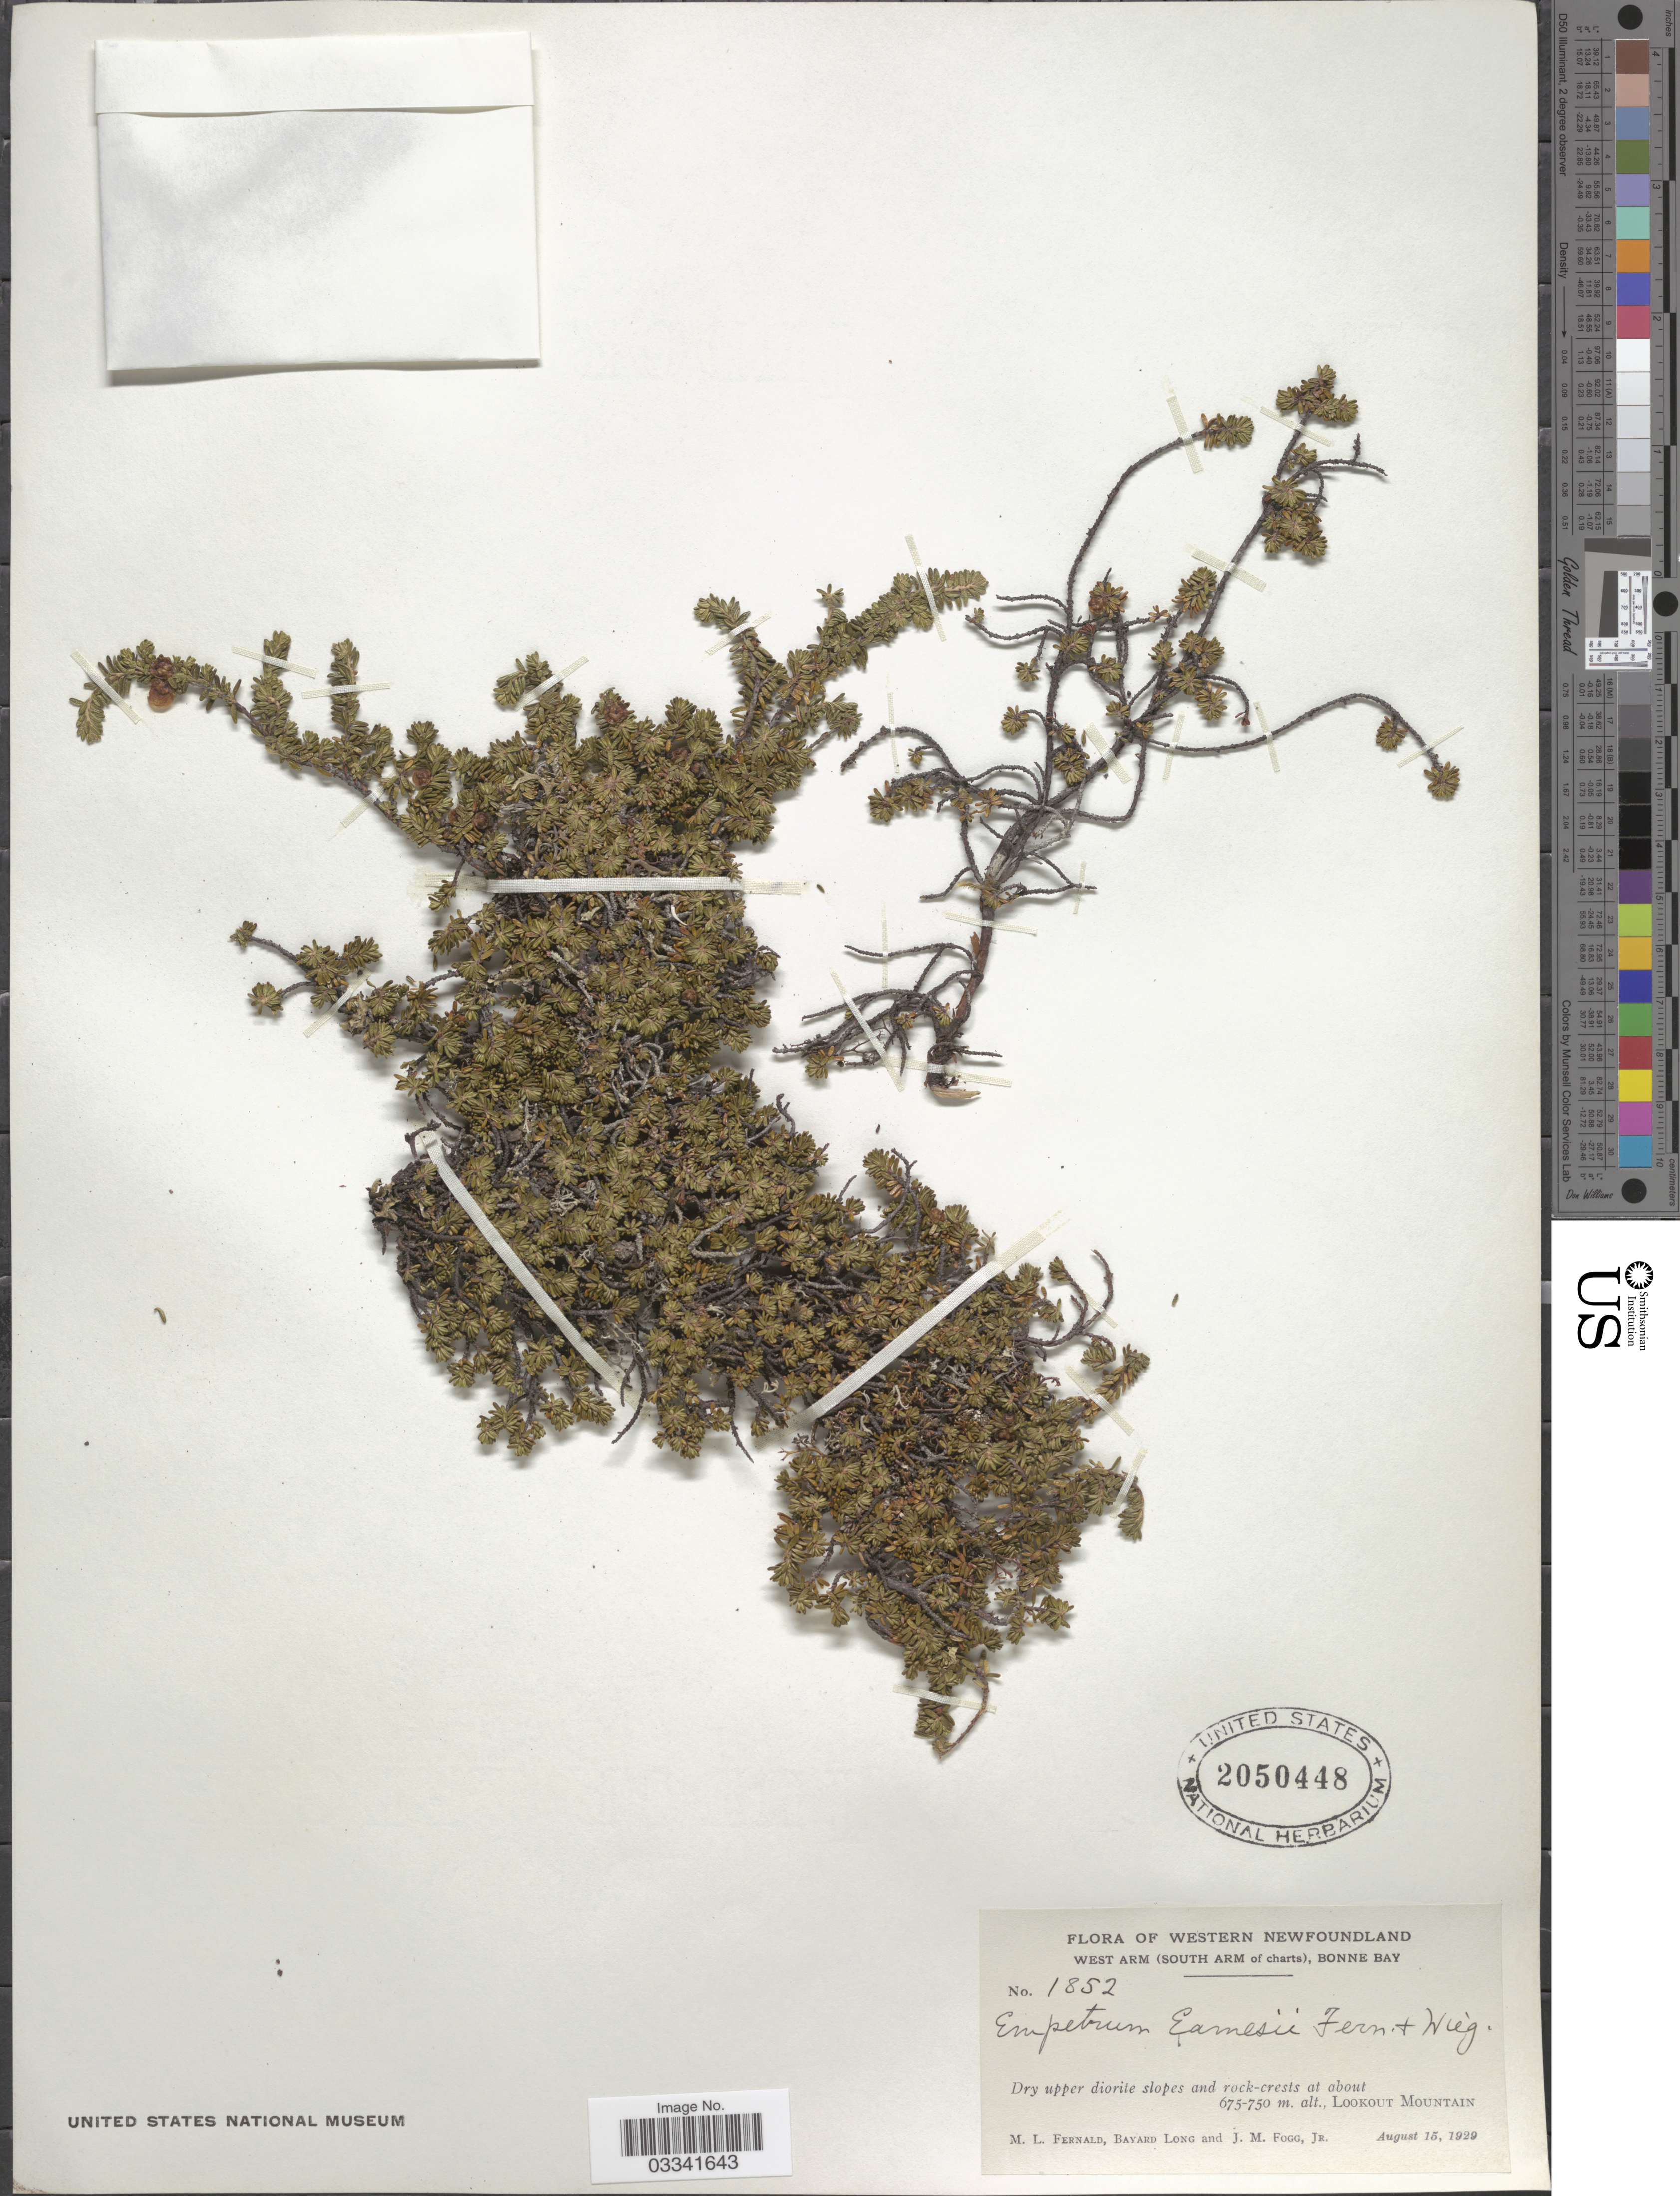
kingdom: Plantae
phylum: Tracheophyta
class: Magnoliopsida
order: Ericales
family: Ericaceae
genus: Empetrum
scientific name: Empetrum eamesii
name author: Fernald & Wiegand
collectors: M. L. Fernald, B. Long & J. Fogg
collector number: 1852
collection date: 1929-08-15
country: Canada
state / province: Newfoundland and Labrador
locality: Western Newfoundland. West Arm (South Arm of charts), Bonne Bay. Lookout Mountain.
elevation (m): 675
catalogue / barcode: US 2050448